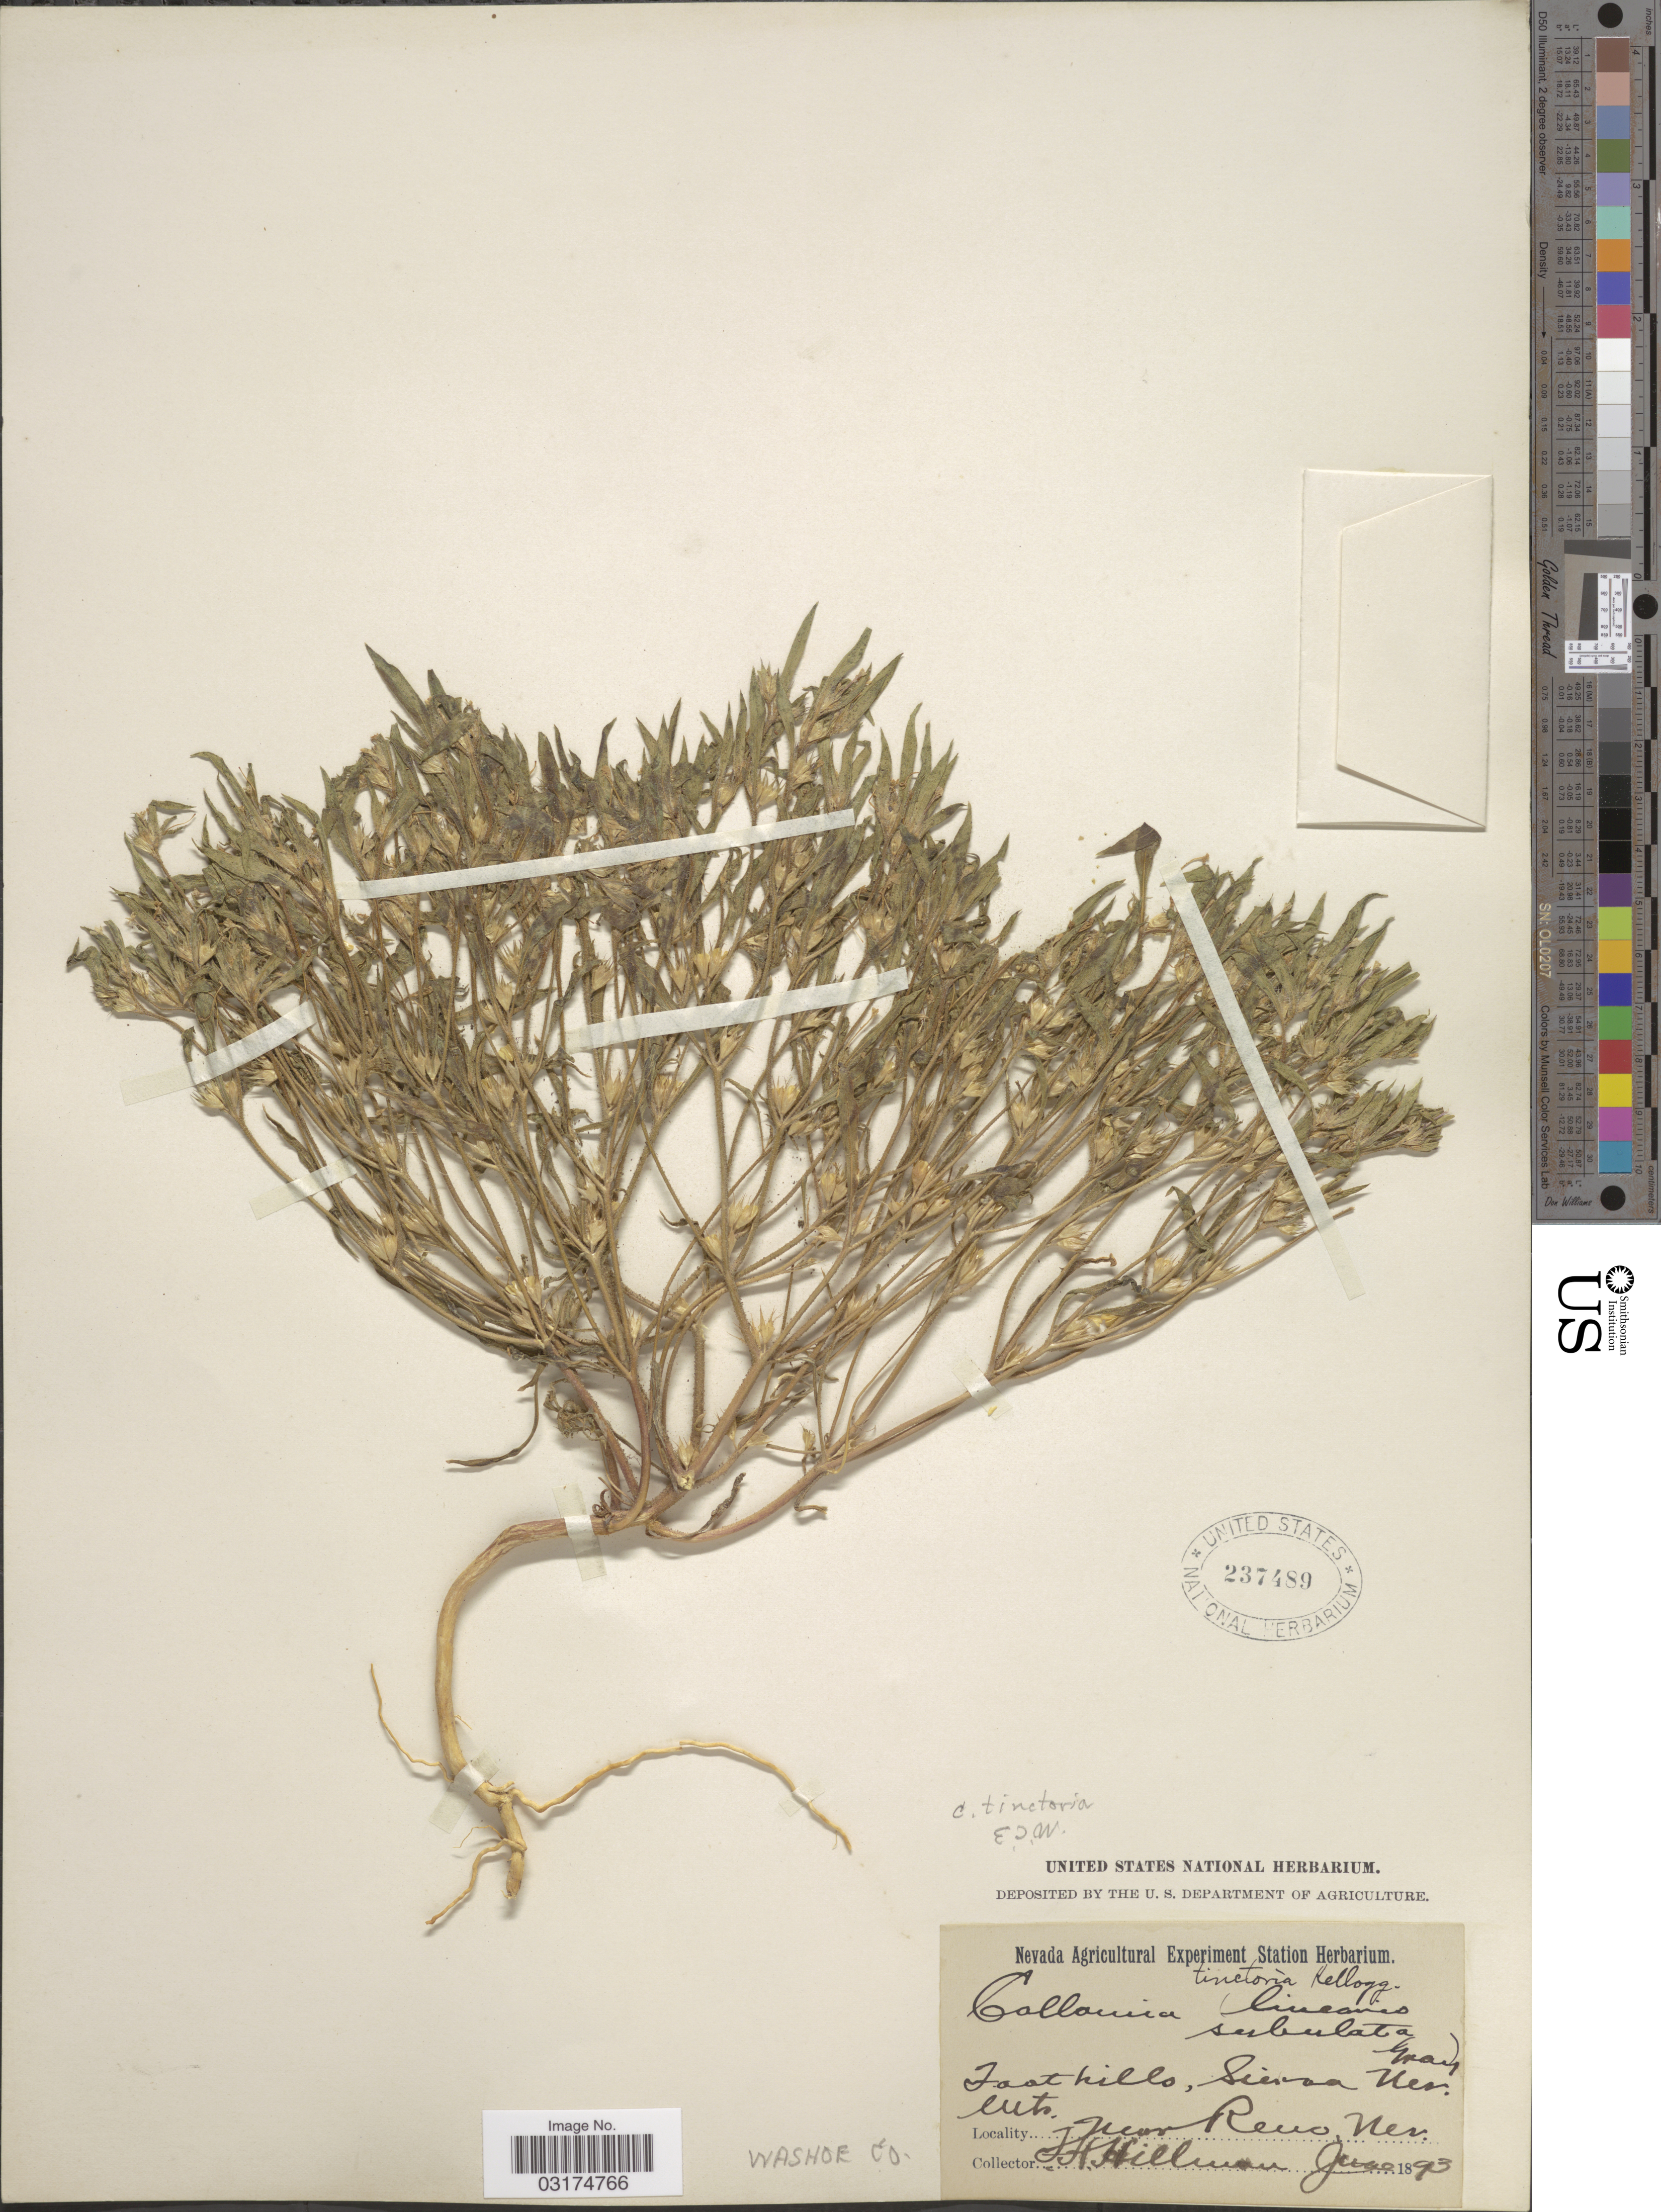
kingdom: Plantae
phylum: Tracheophyta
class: Magnoliopsida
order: Ericales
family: Polemoniaceae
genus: Collomia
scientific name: Collomia tinctoria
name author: Kellogg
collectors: J. Hillmann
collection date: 1893-06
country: United States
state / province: Nevada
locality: Foothills, Sierra Nev. Mts. Near Reno. Washoe Co.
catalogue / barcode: US 237489